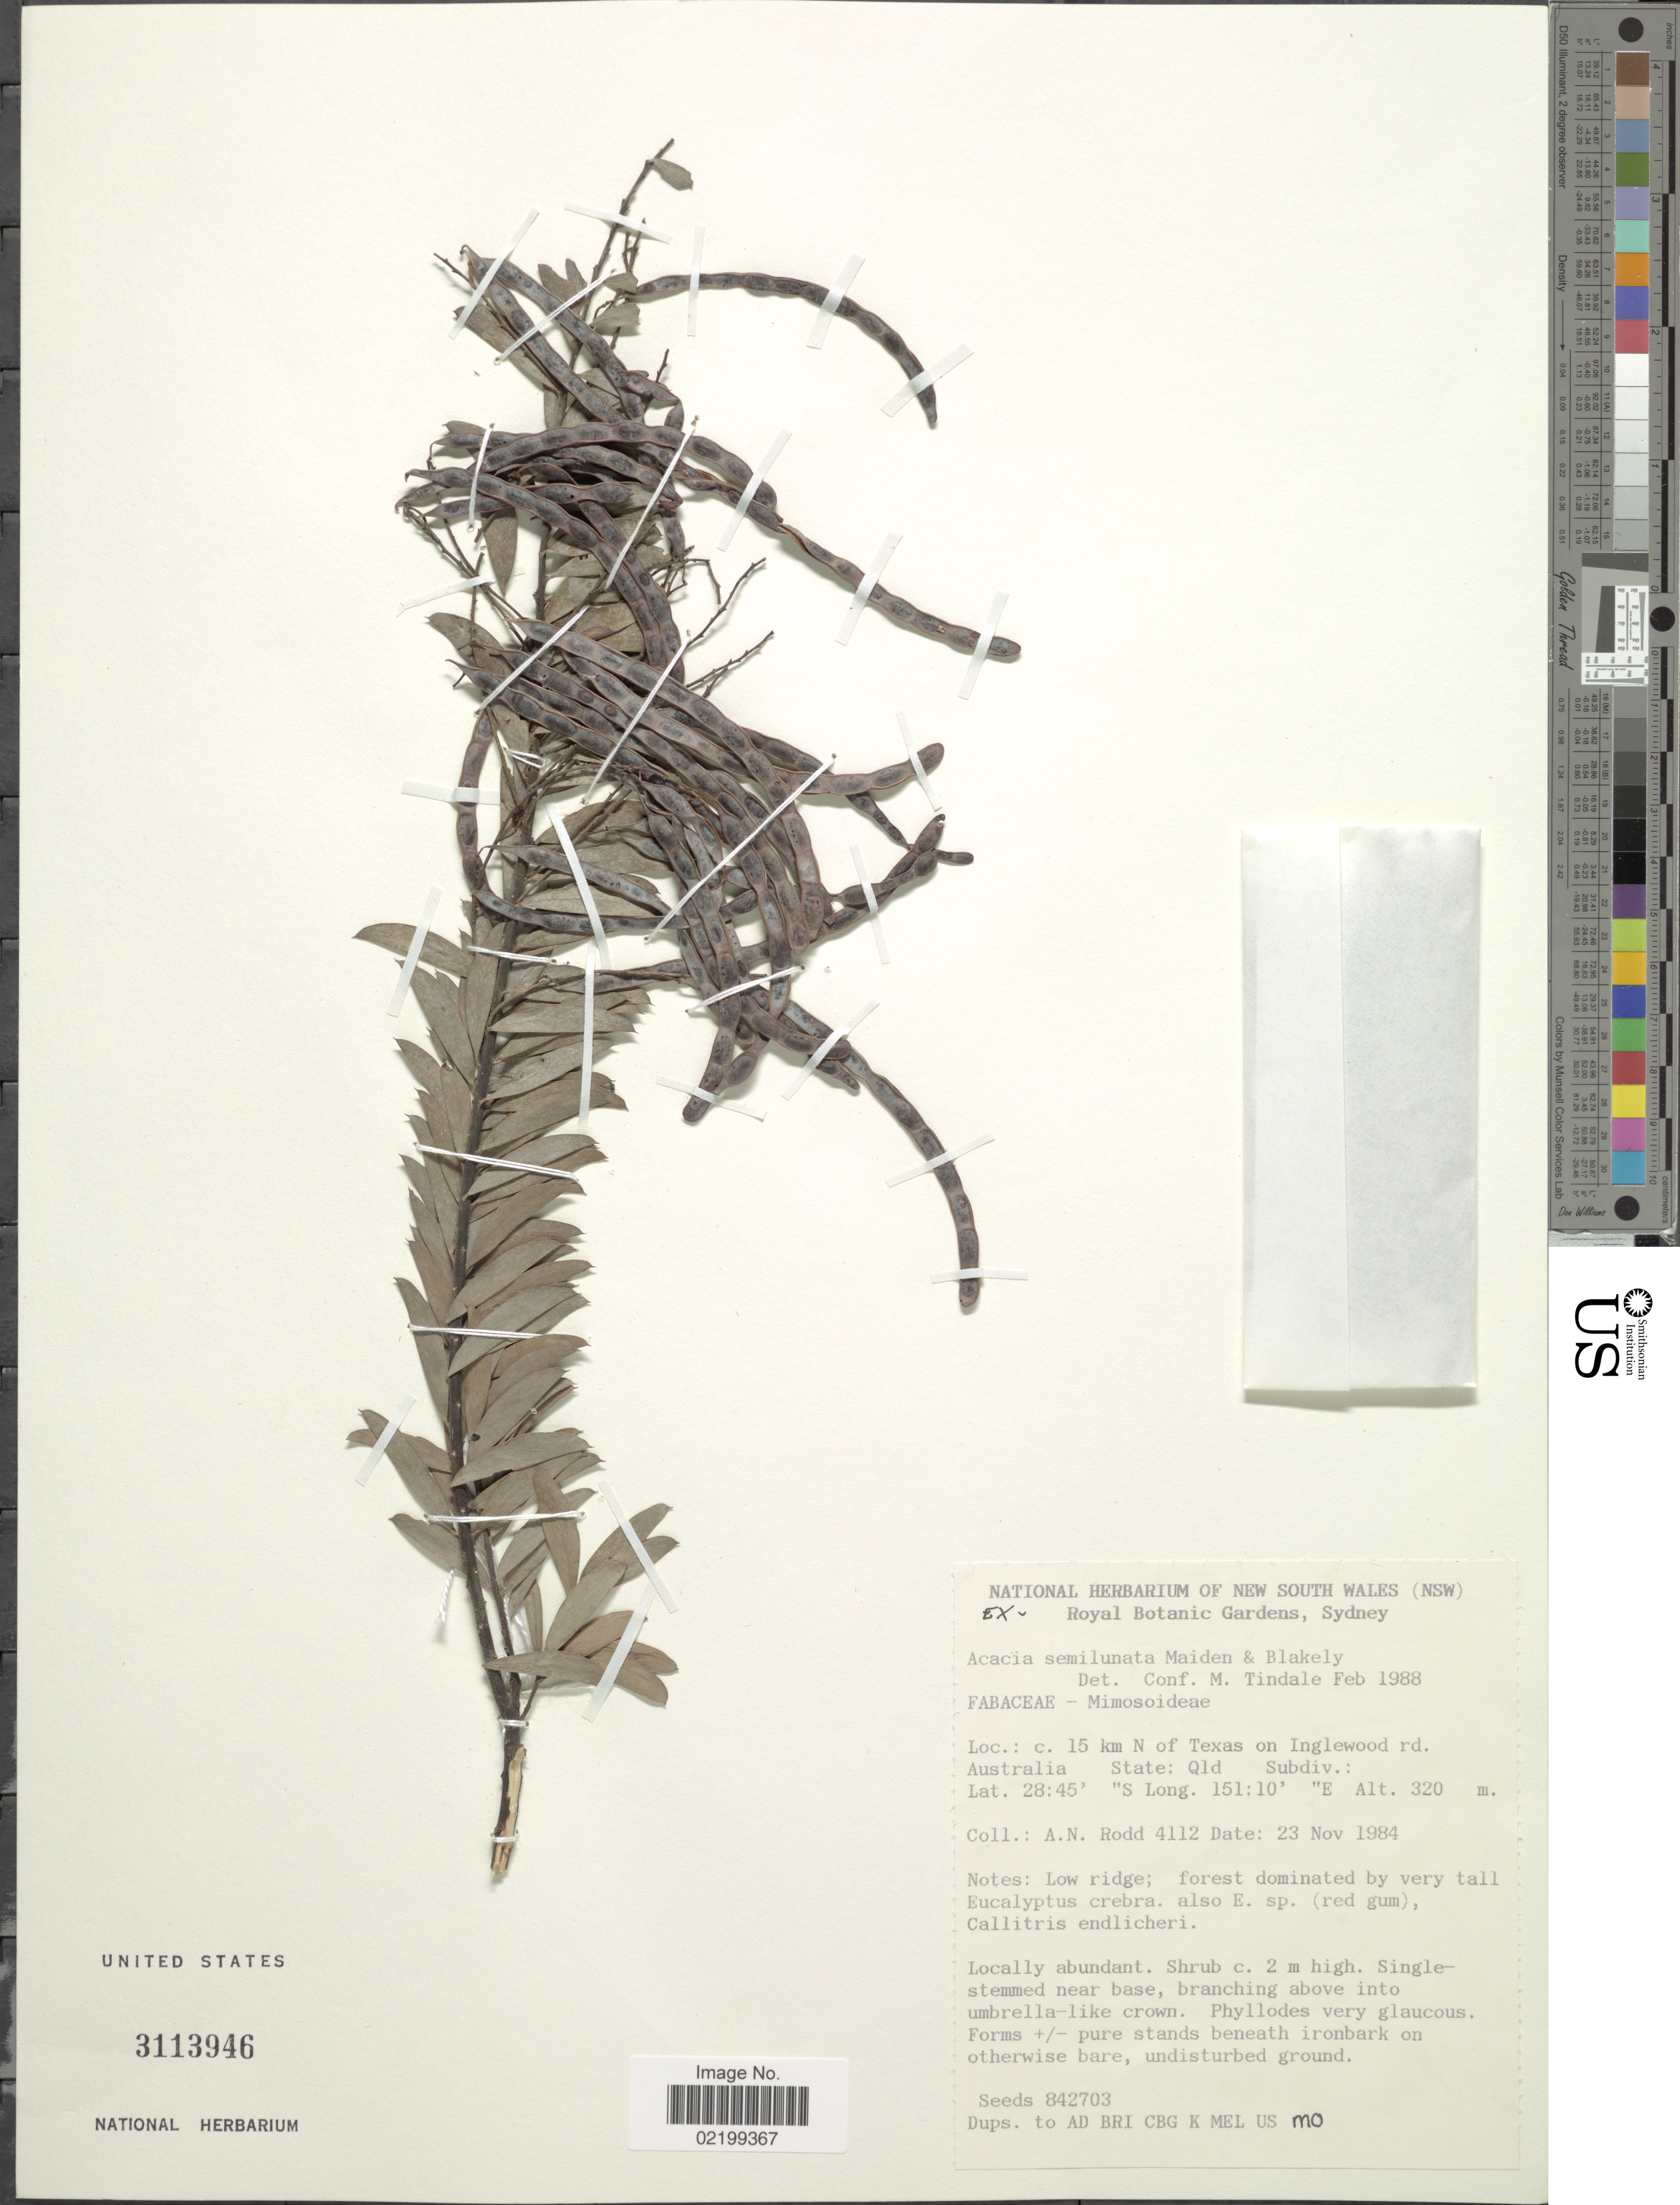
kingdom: Plantae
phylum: Tracheophyta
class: Magnoliopsida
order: Fabales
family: Fabaceae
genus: Acacia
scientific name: Acacia semilunata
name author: Maiden & Blakeley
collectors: A. Rodd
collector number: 4112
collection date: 1984-11-23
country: Australia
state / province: Queensland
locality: C. 15 km N of Texas on Inglewood rd., low ridge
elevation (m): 320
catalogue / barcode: US 3113946